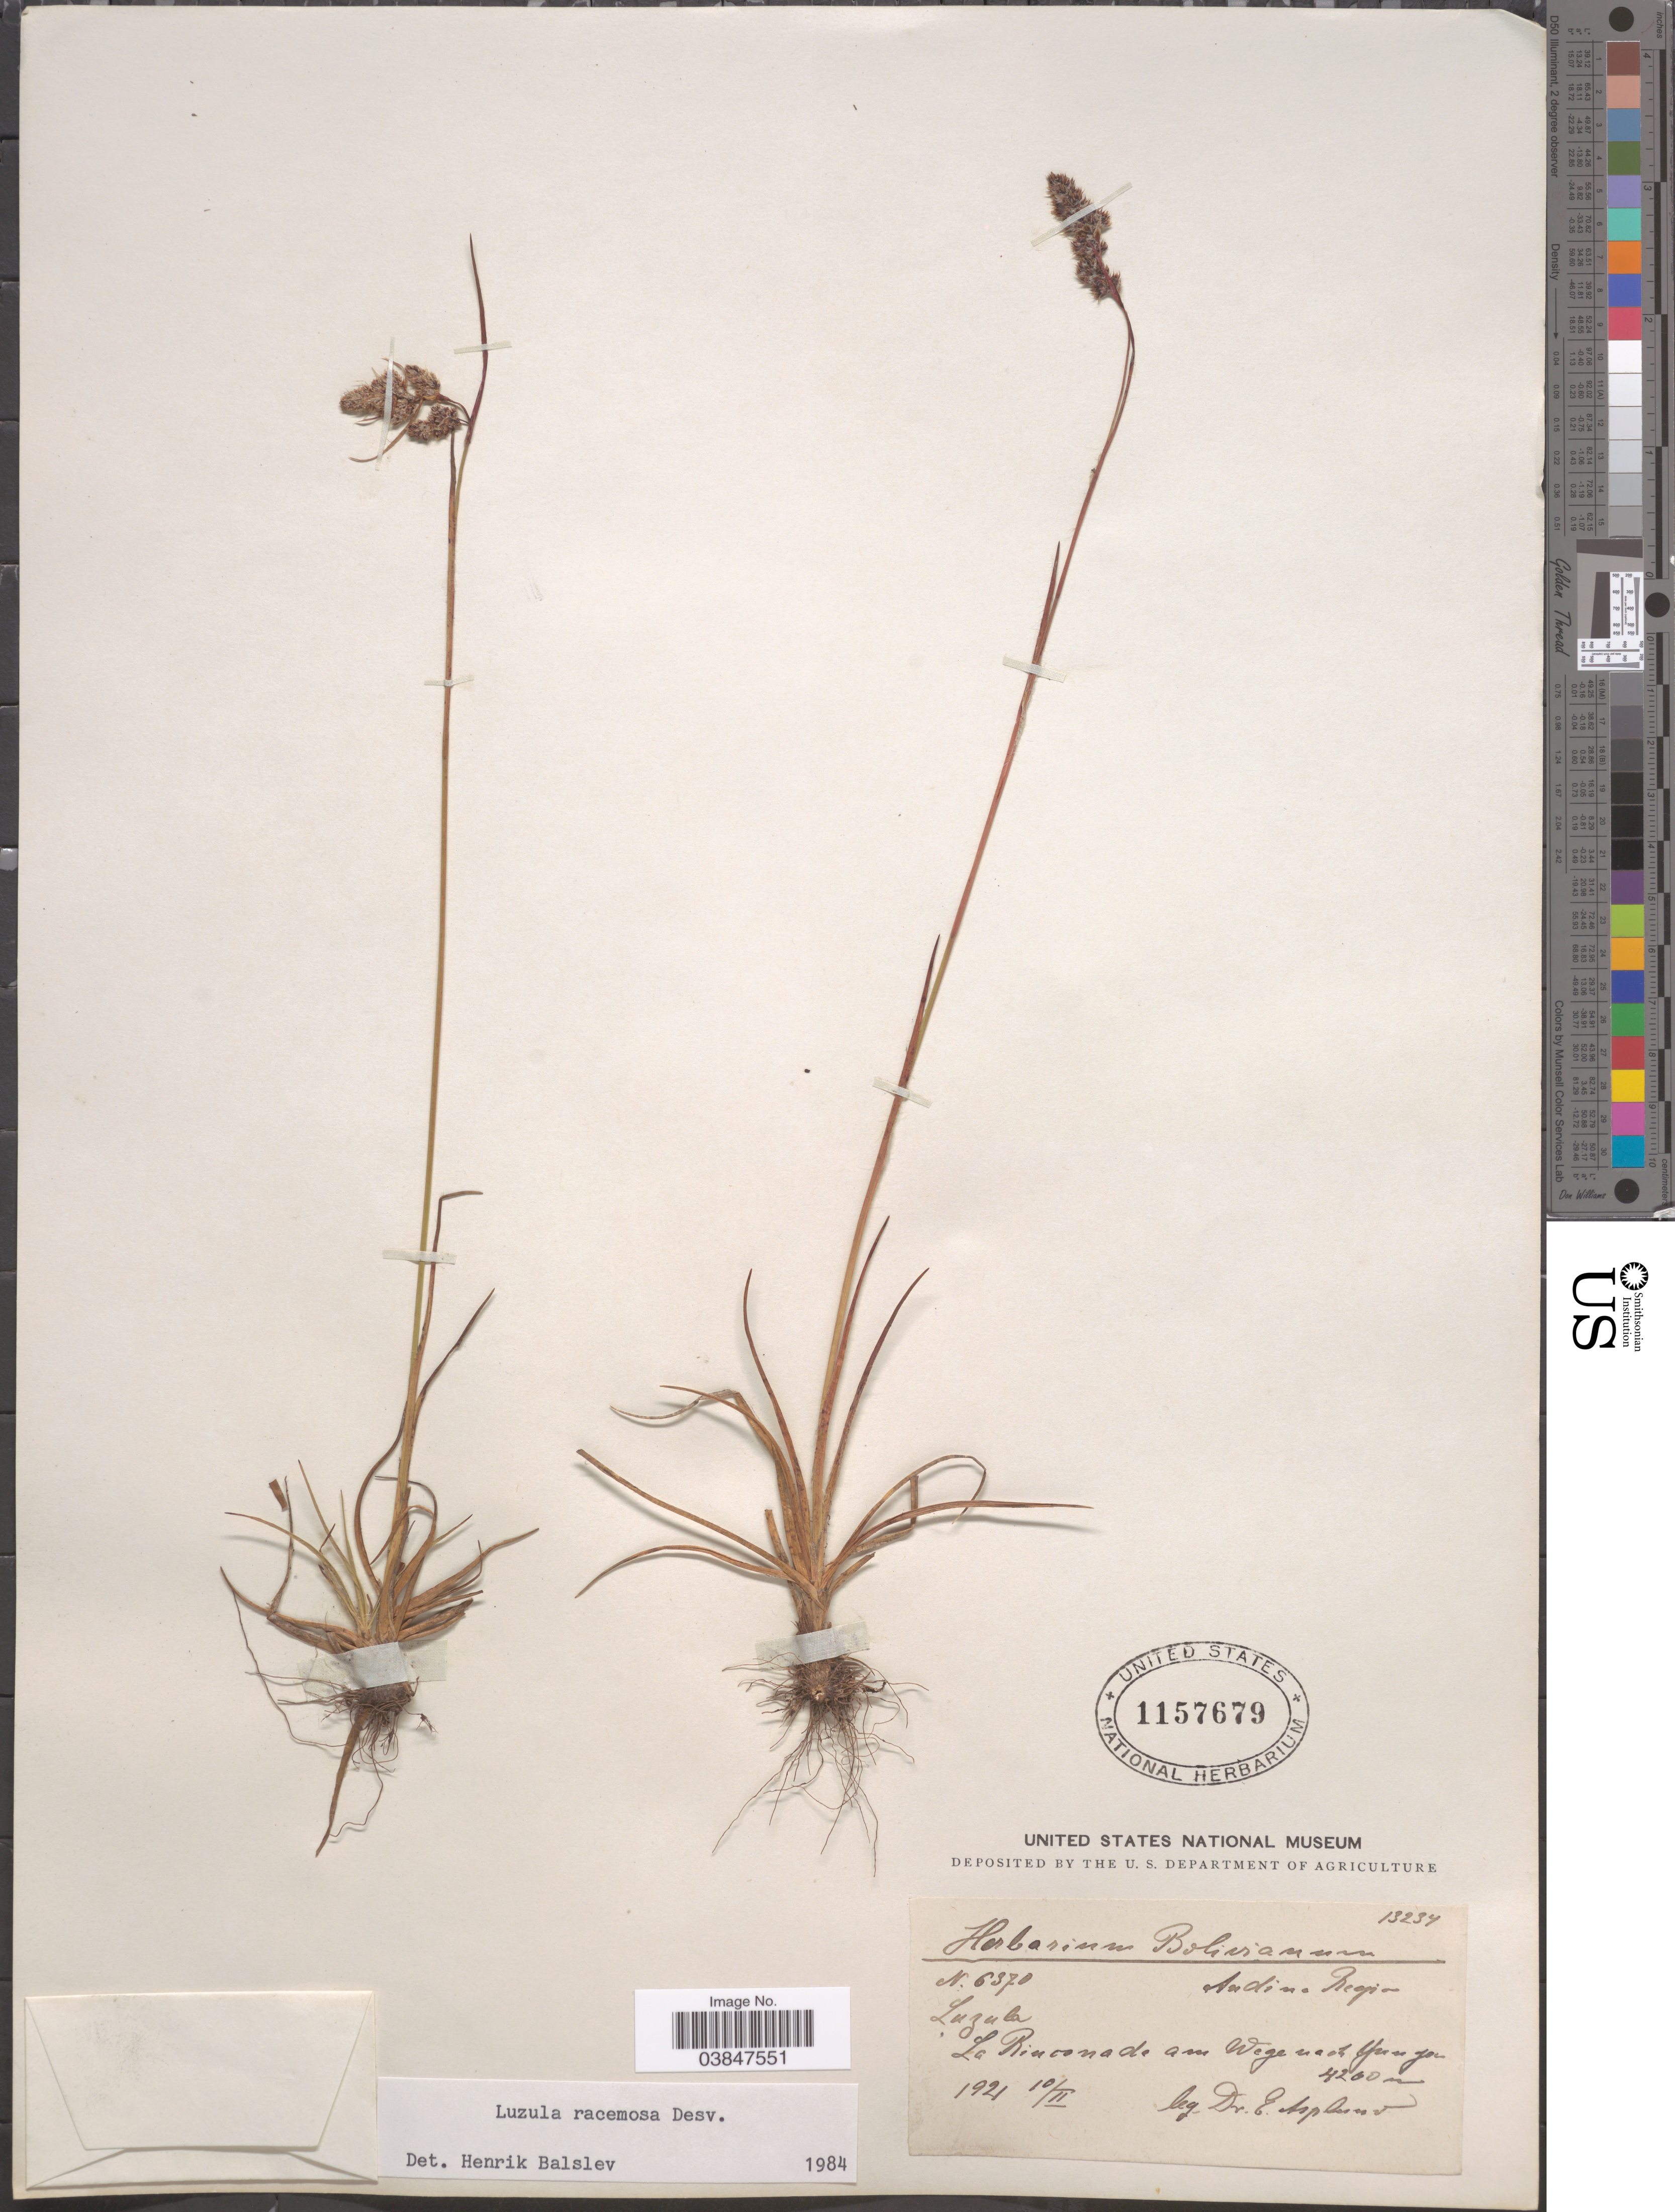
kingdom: Plantae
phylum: Tracheophyta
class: Liliopsida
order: Poales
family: Juncaceae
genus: Luzula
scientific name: Luzula racemosa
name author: Desv.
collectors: E. Asplund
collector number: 6370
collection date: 1921-02-10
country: Bolivia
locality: Andina Region. La Rinconade am Wege nach Yungas.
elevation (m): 4200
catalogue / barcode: US 1157679